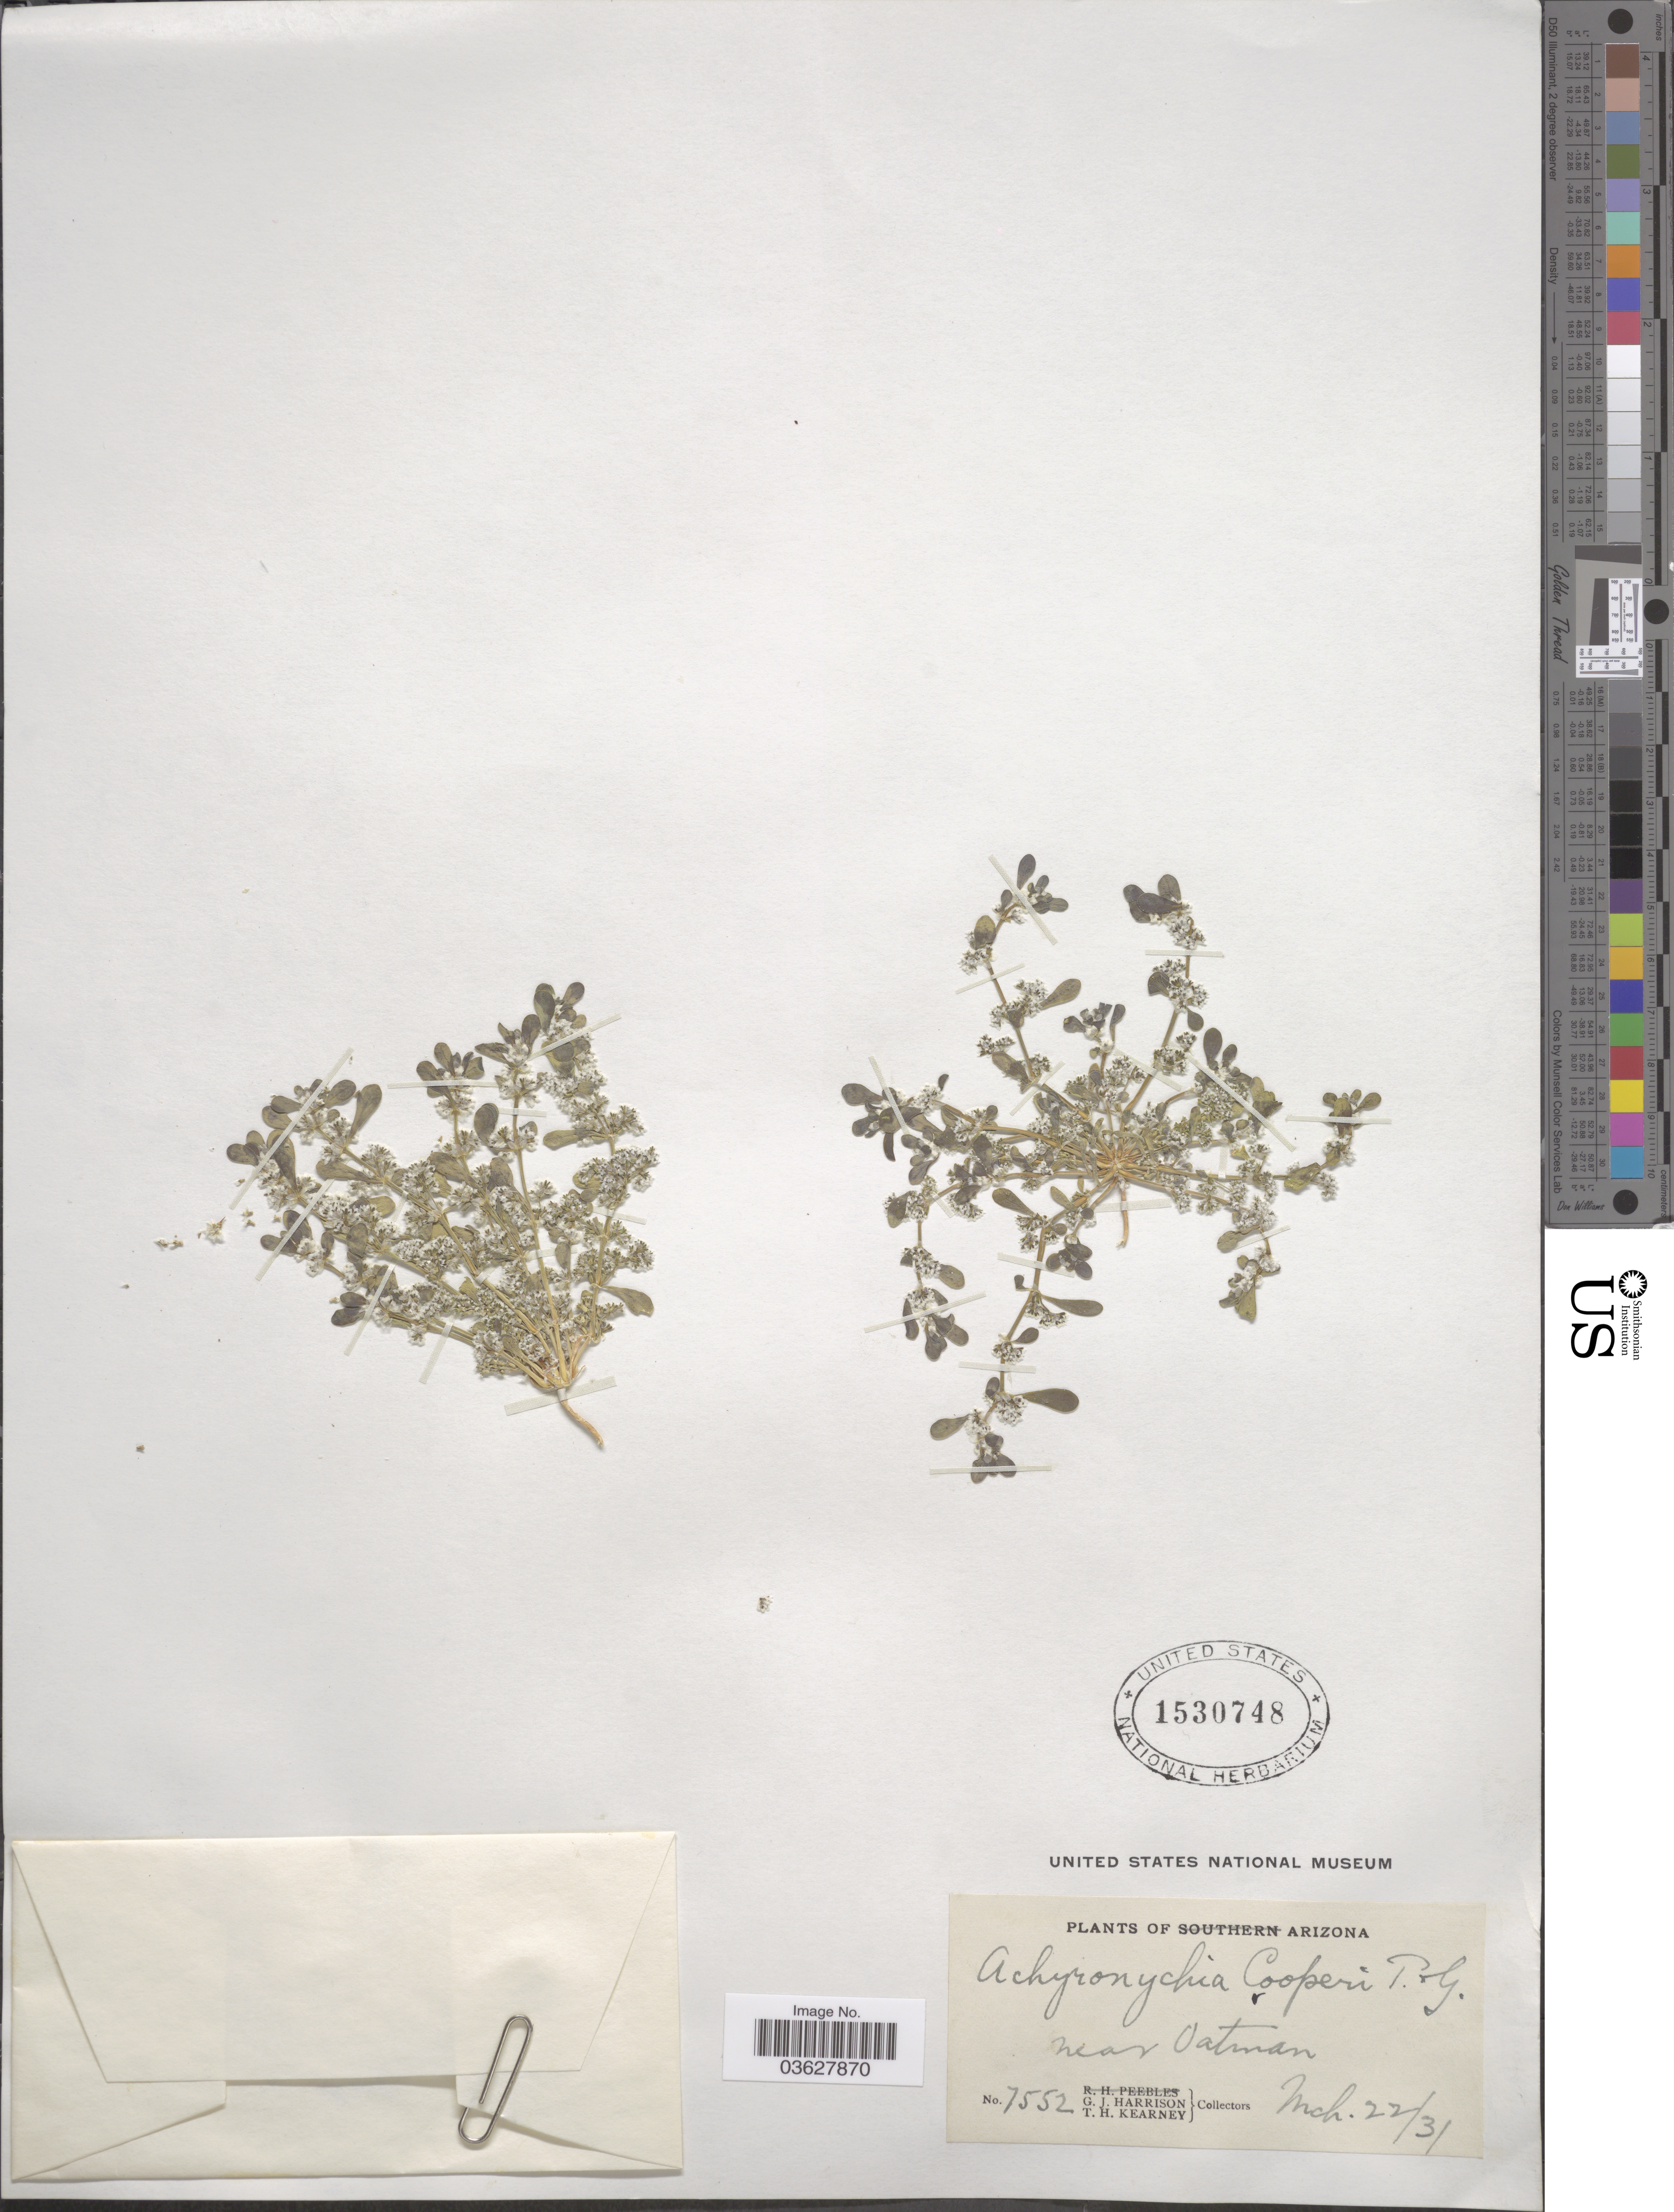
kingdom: Plantae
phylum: Tracheophyta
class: Magnoliopsida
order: Caryophyllales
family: Caryophyllaceae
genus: Achyronychia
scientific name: Achyronychia cooperi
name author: A. Gray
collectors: G. J. Harrison & T. H. Kearney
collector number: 7552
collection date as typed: Transcribed d/m/y: 22/3/31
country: United States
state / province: Arizona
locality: Near Oatman.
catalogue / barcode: US 1530748